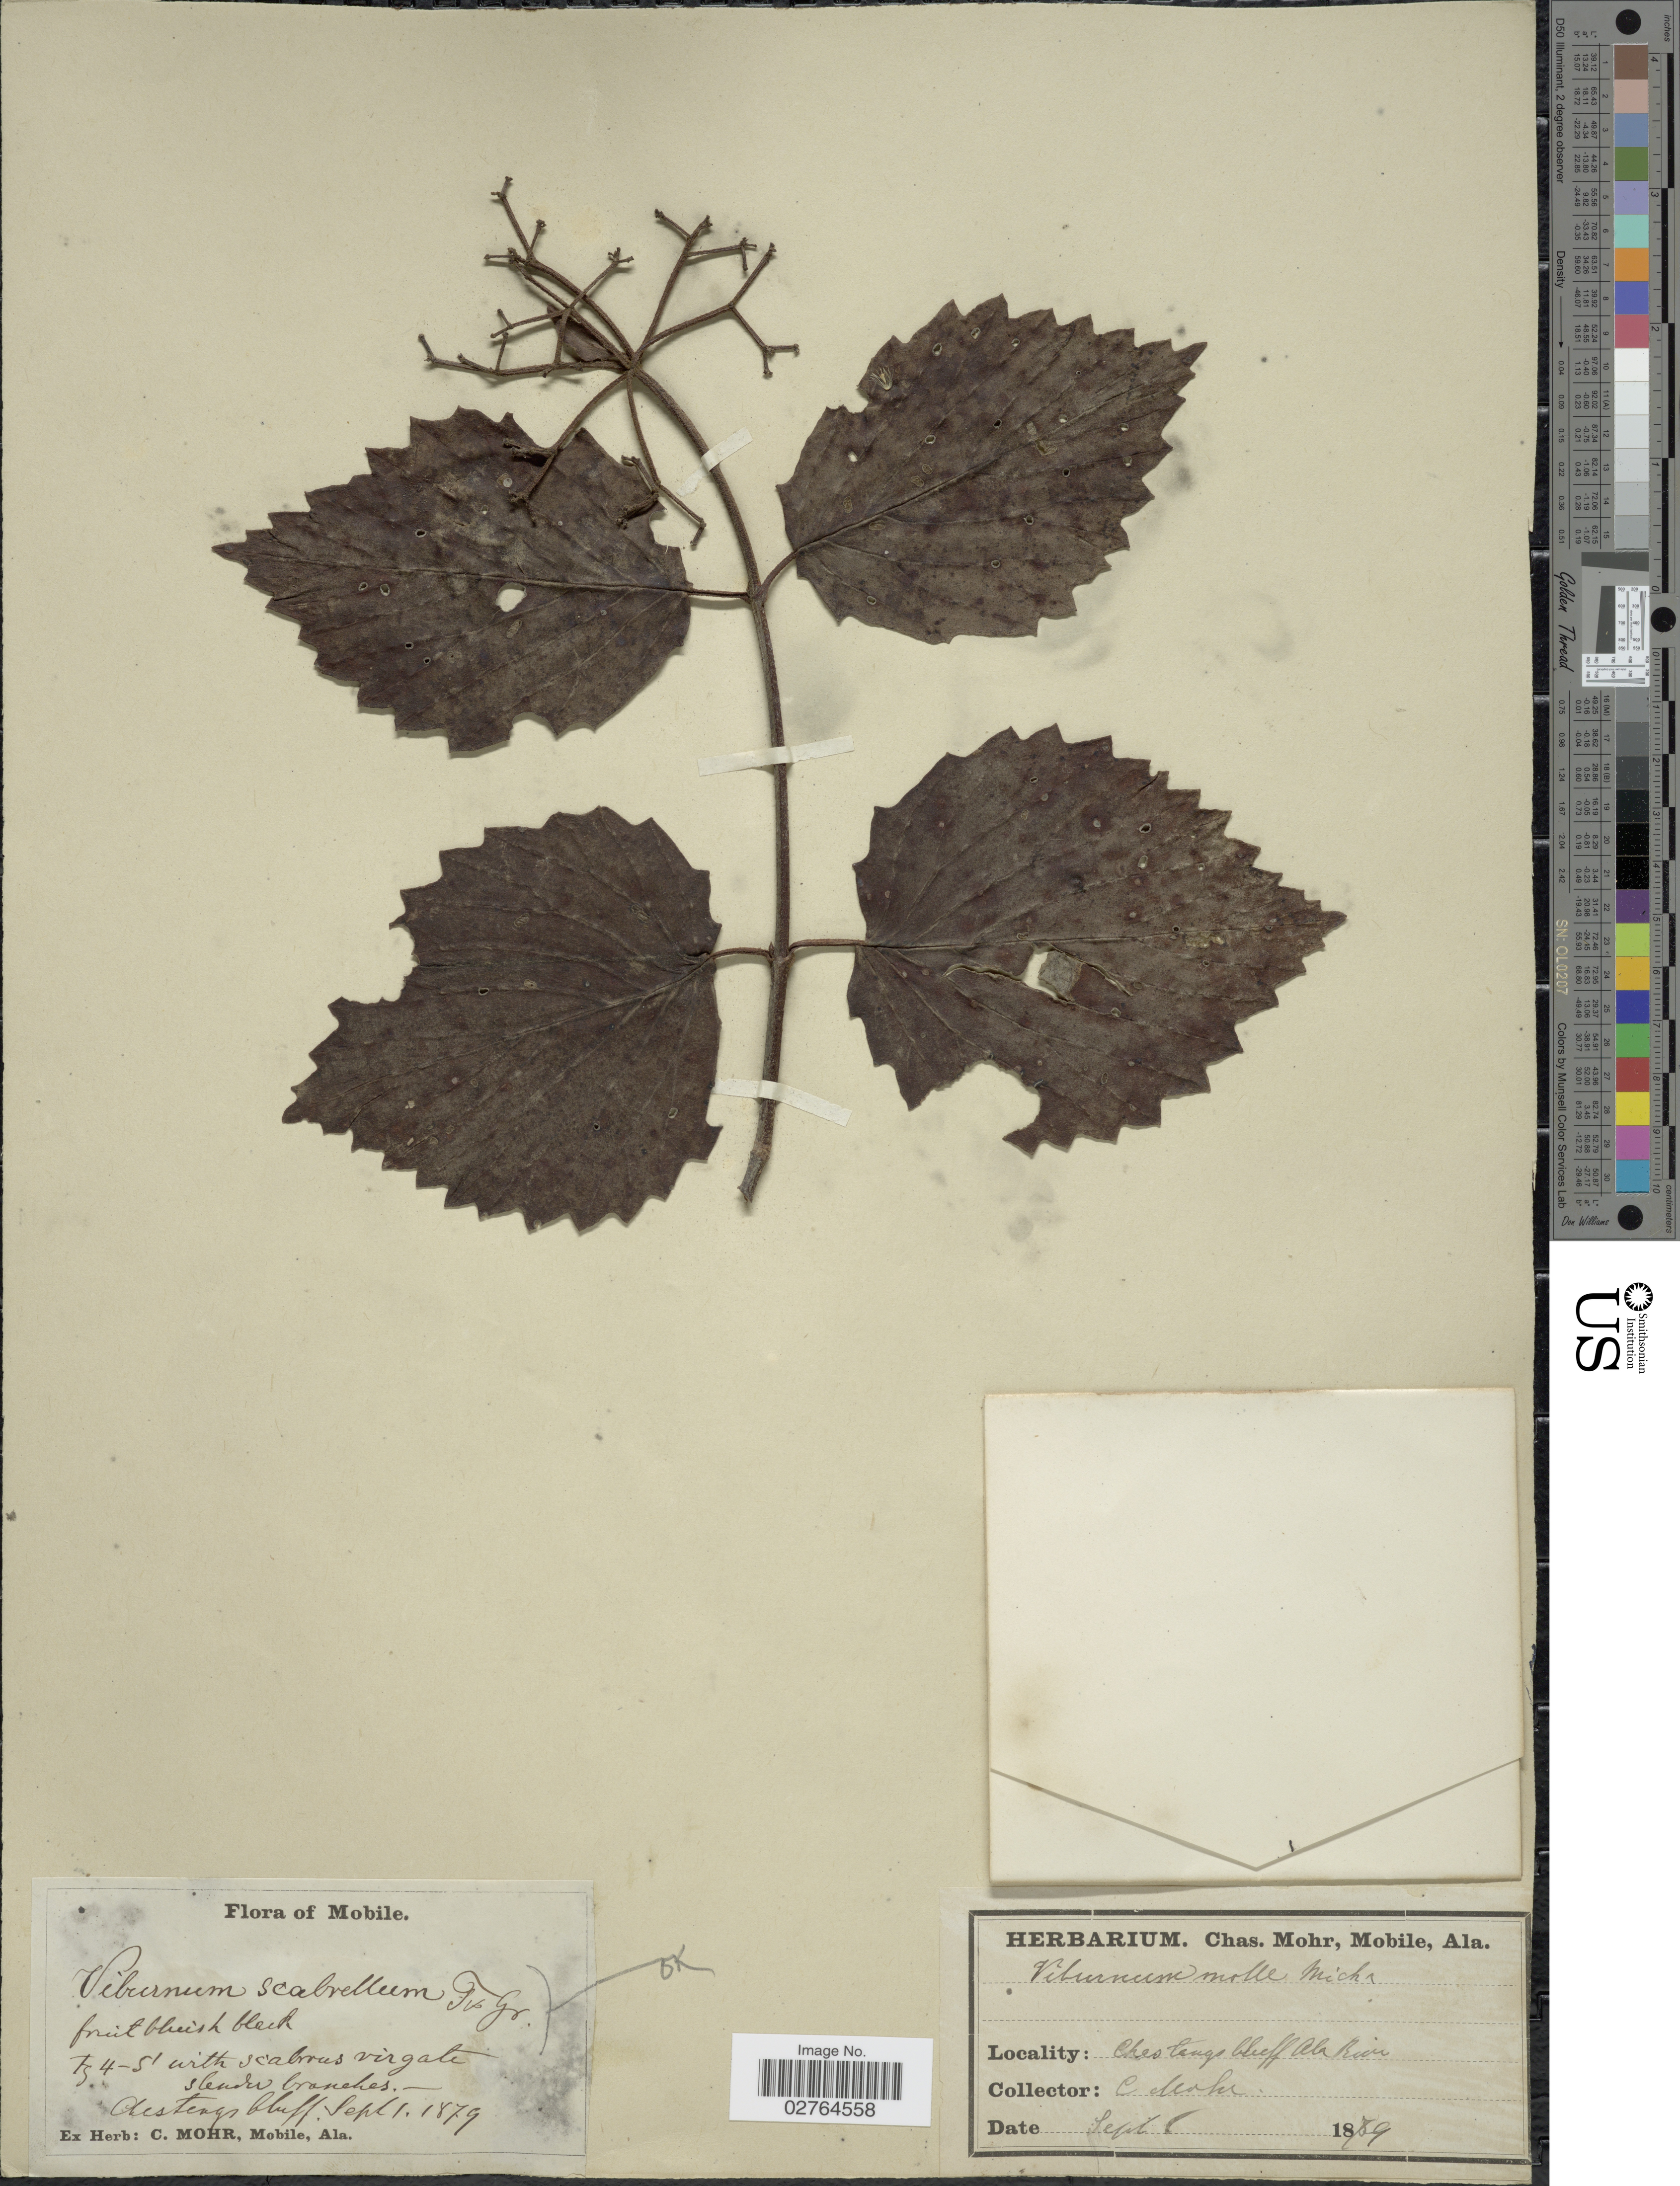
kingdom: Plantae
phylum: Tracheophyta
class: Magnoliopsida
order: Dipsacales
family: Viburnaceae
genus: Viburnum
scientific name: Viburnum scabrellum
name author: (Torr. & A. Gray) Chapm.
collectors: C. T. Mohr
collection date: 1879-09-01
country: United States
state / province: Alabama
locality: Mobile. Chastangs bluff, Ala River.